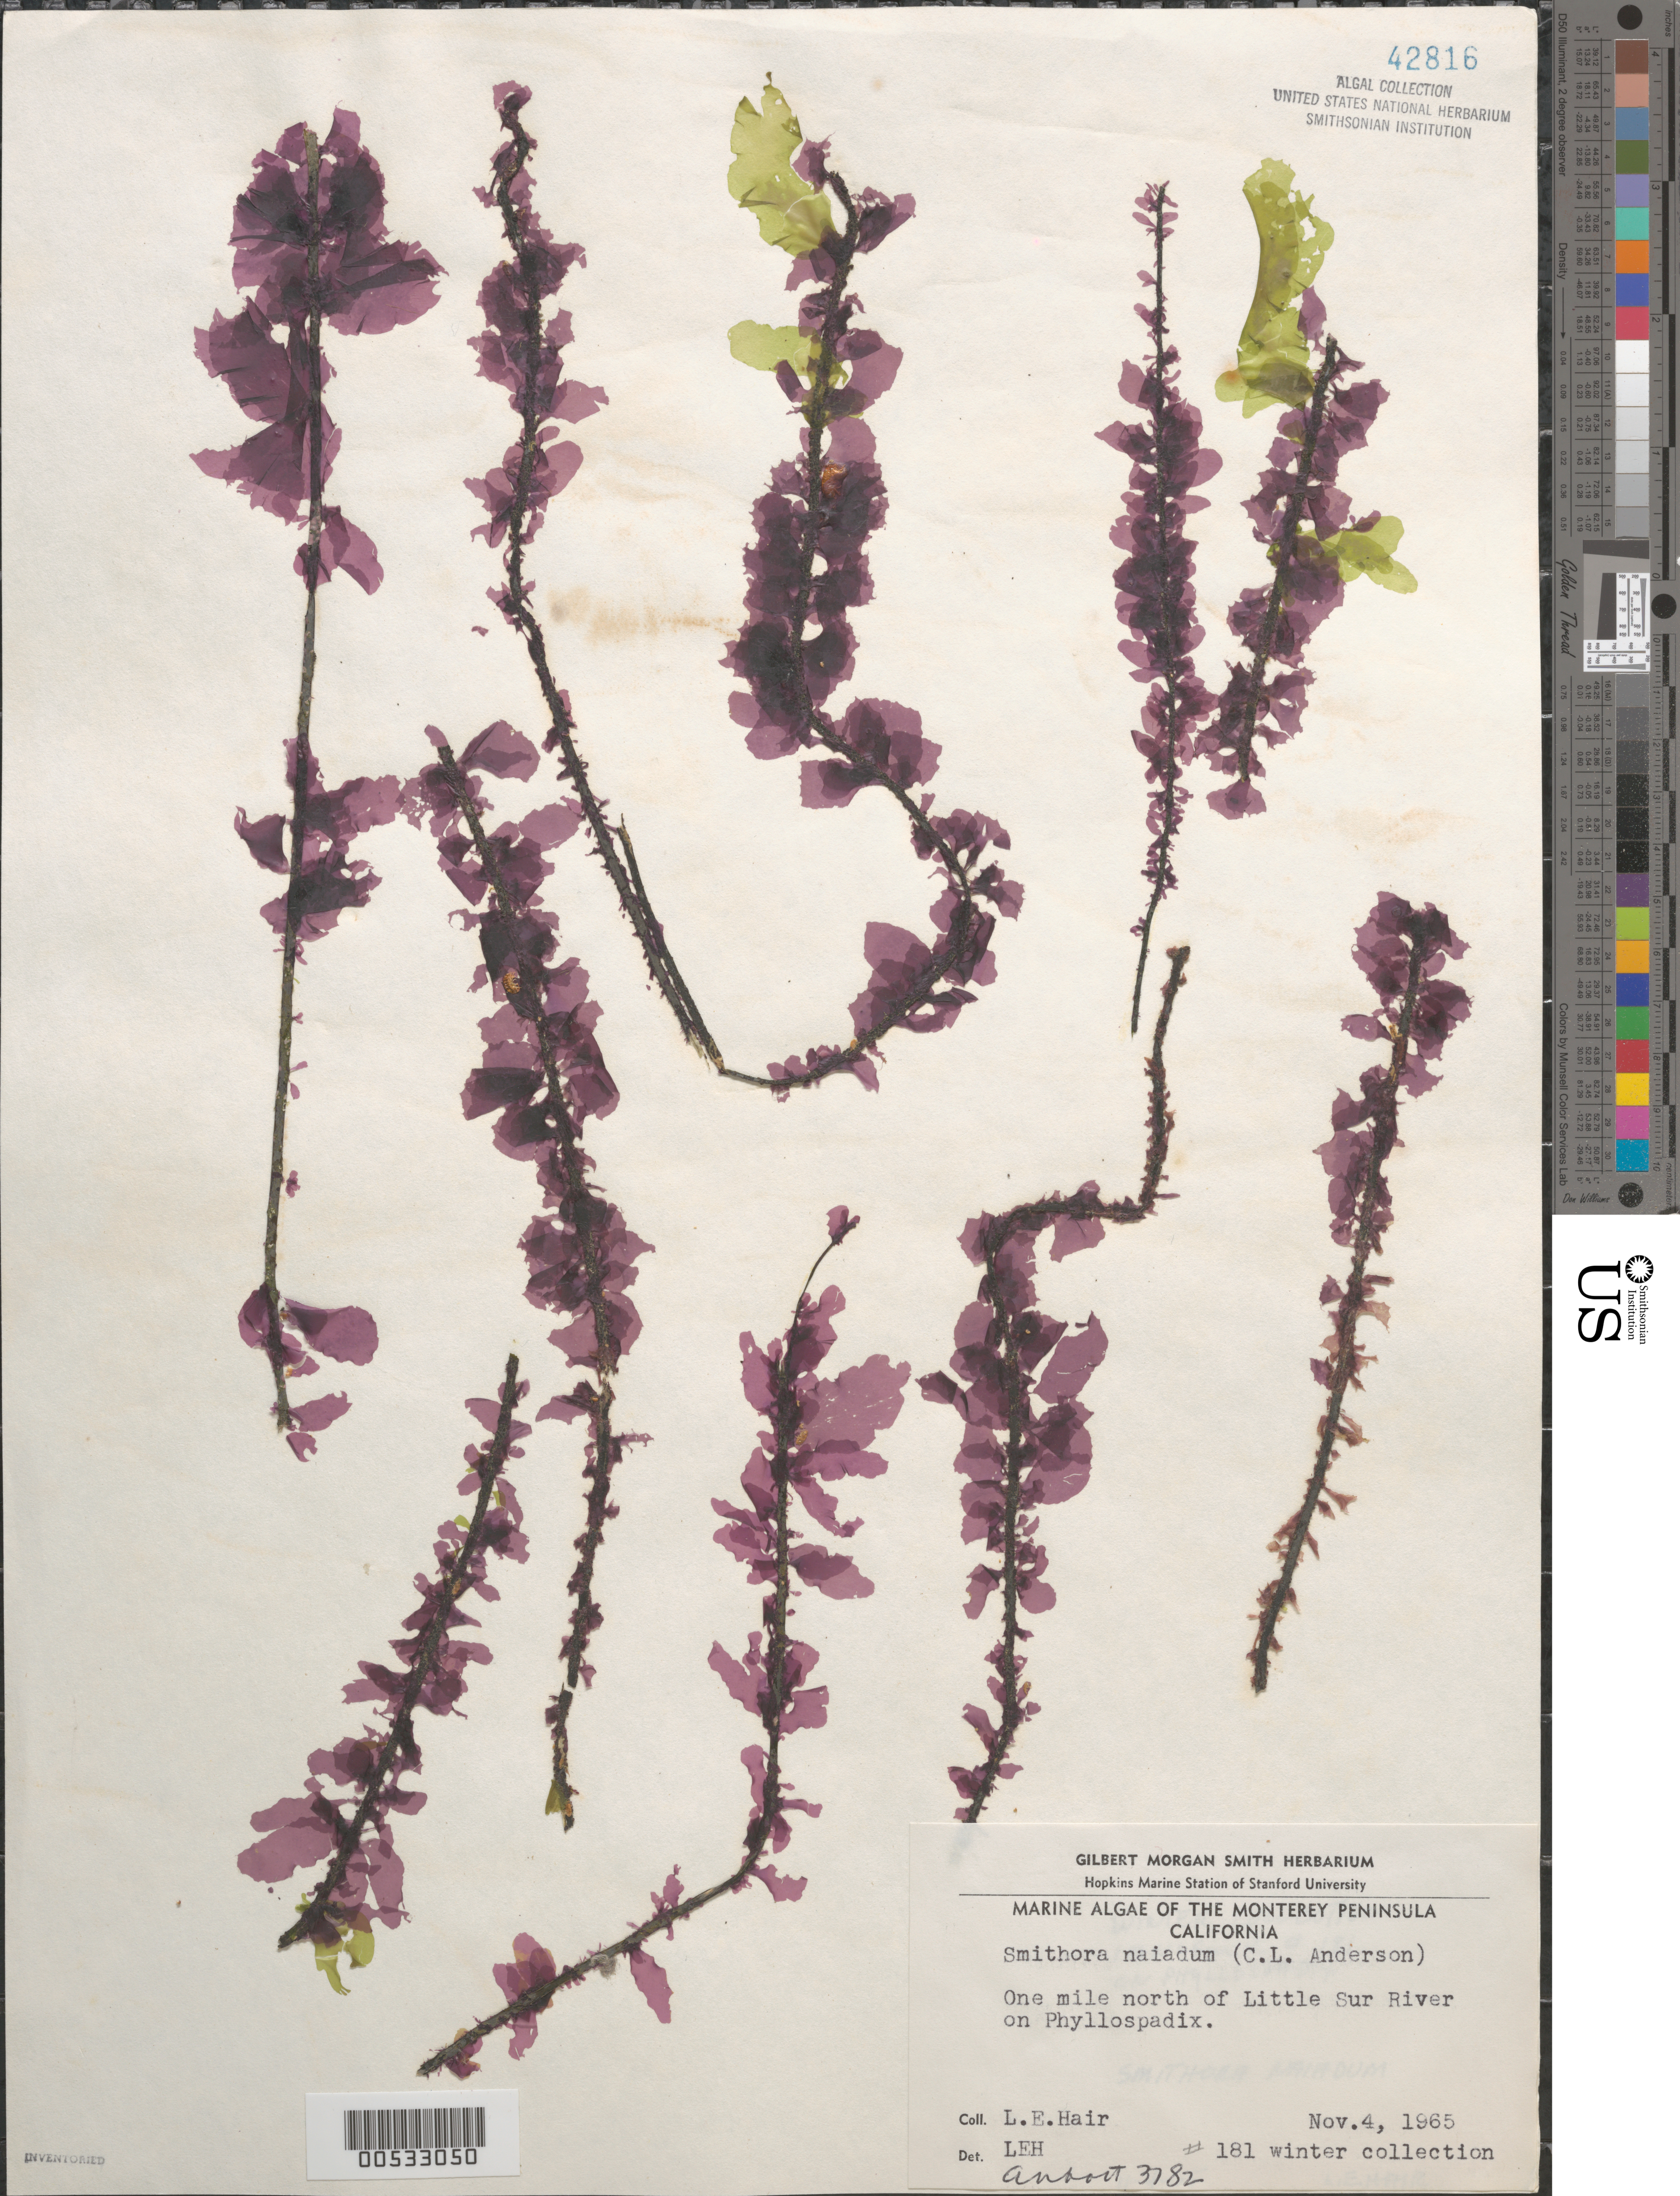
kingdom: Plantae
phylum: Rhodophyta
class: Compsopogonophyceae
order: Erythropeltidales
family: Erythrotrichiaceae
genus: Smithora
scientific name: Smithora naiadum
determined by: Abbott, Isabella A.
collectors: L. Hair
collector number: IAA 3782 & LEH 181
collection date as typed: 04 Nov 1965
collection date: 1965-11-04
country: United States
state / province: California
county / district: Monterey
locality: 1 mile north of Little Sur River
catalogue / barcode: US 42816